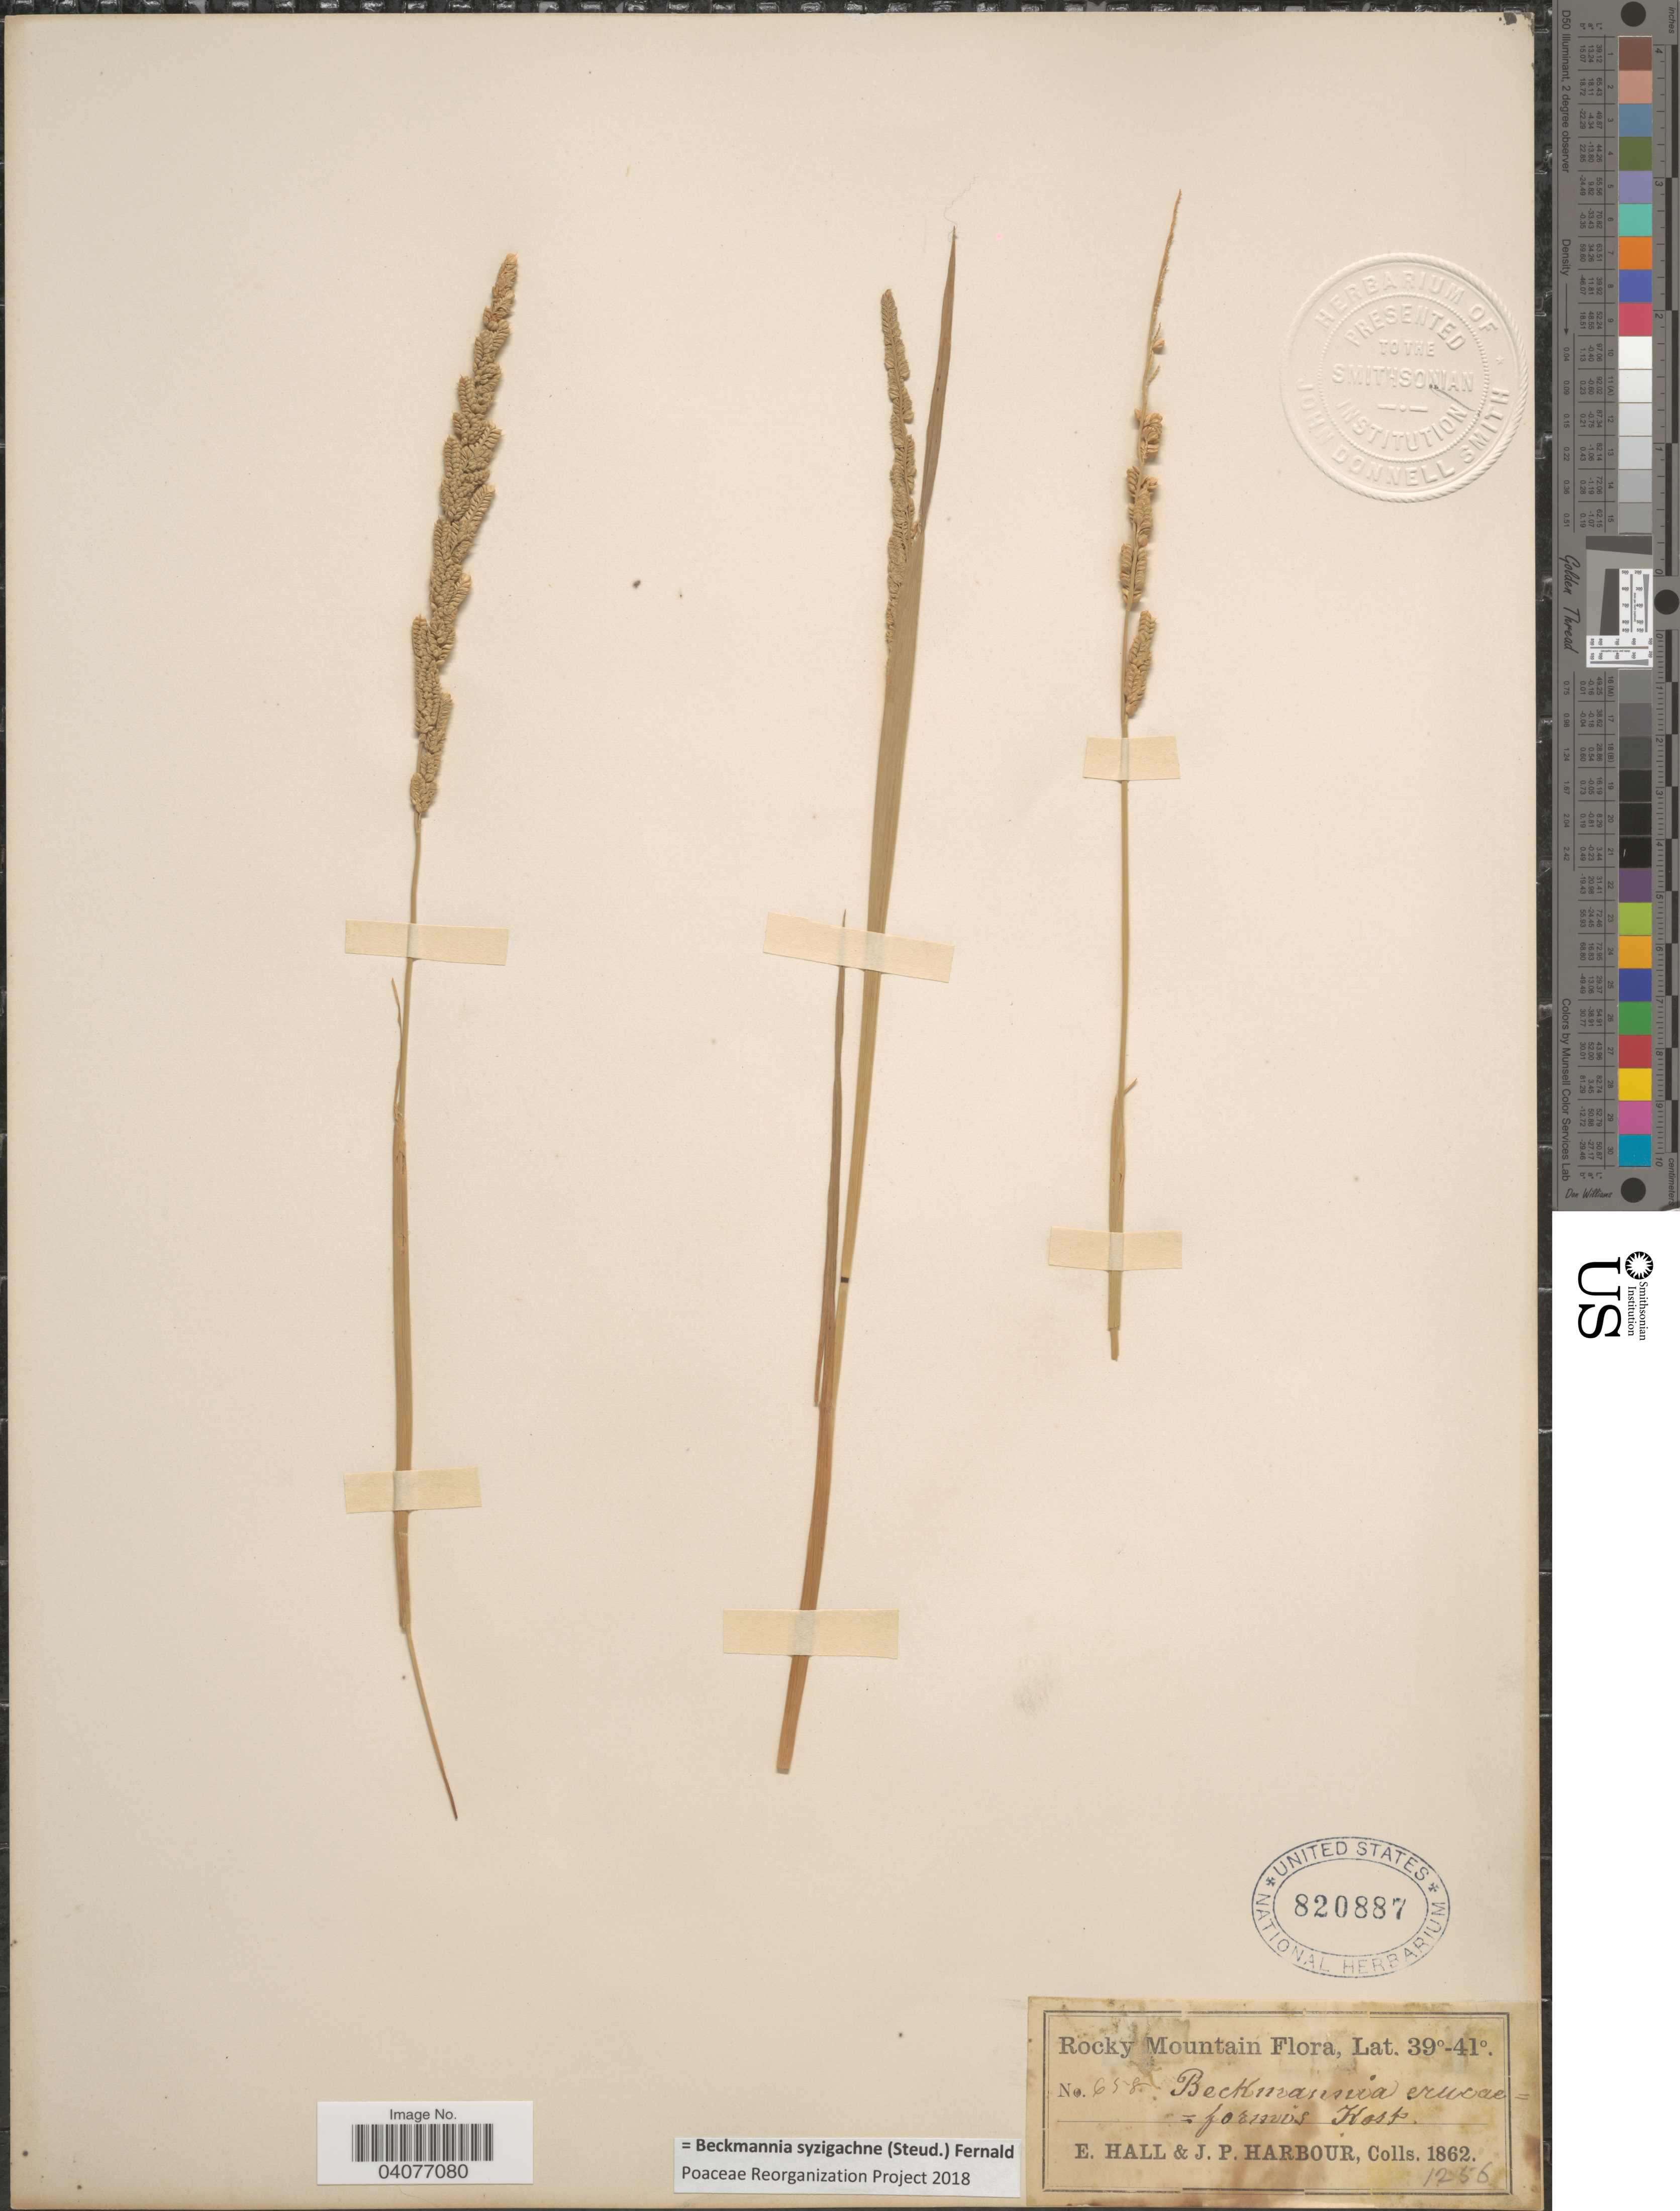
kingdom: Plantae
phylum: Tracheophyta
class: Liliopsida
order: Poales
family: Poaceae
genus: Beckmannia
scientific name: Beckmannia syzigachne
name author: (Steud.) Fernald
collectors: E. Hall & J. Harbour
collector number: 658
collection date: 1862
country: United States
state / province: Colorado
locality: Rocky Mountain.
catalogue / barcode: US 820887